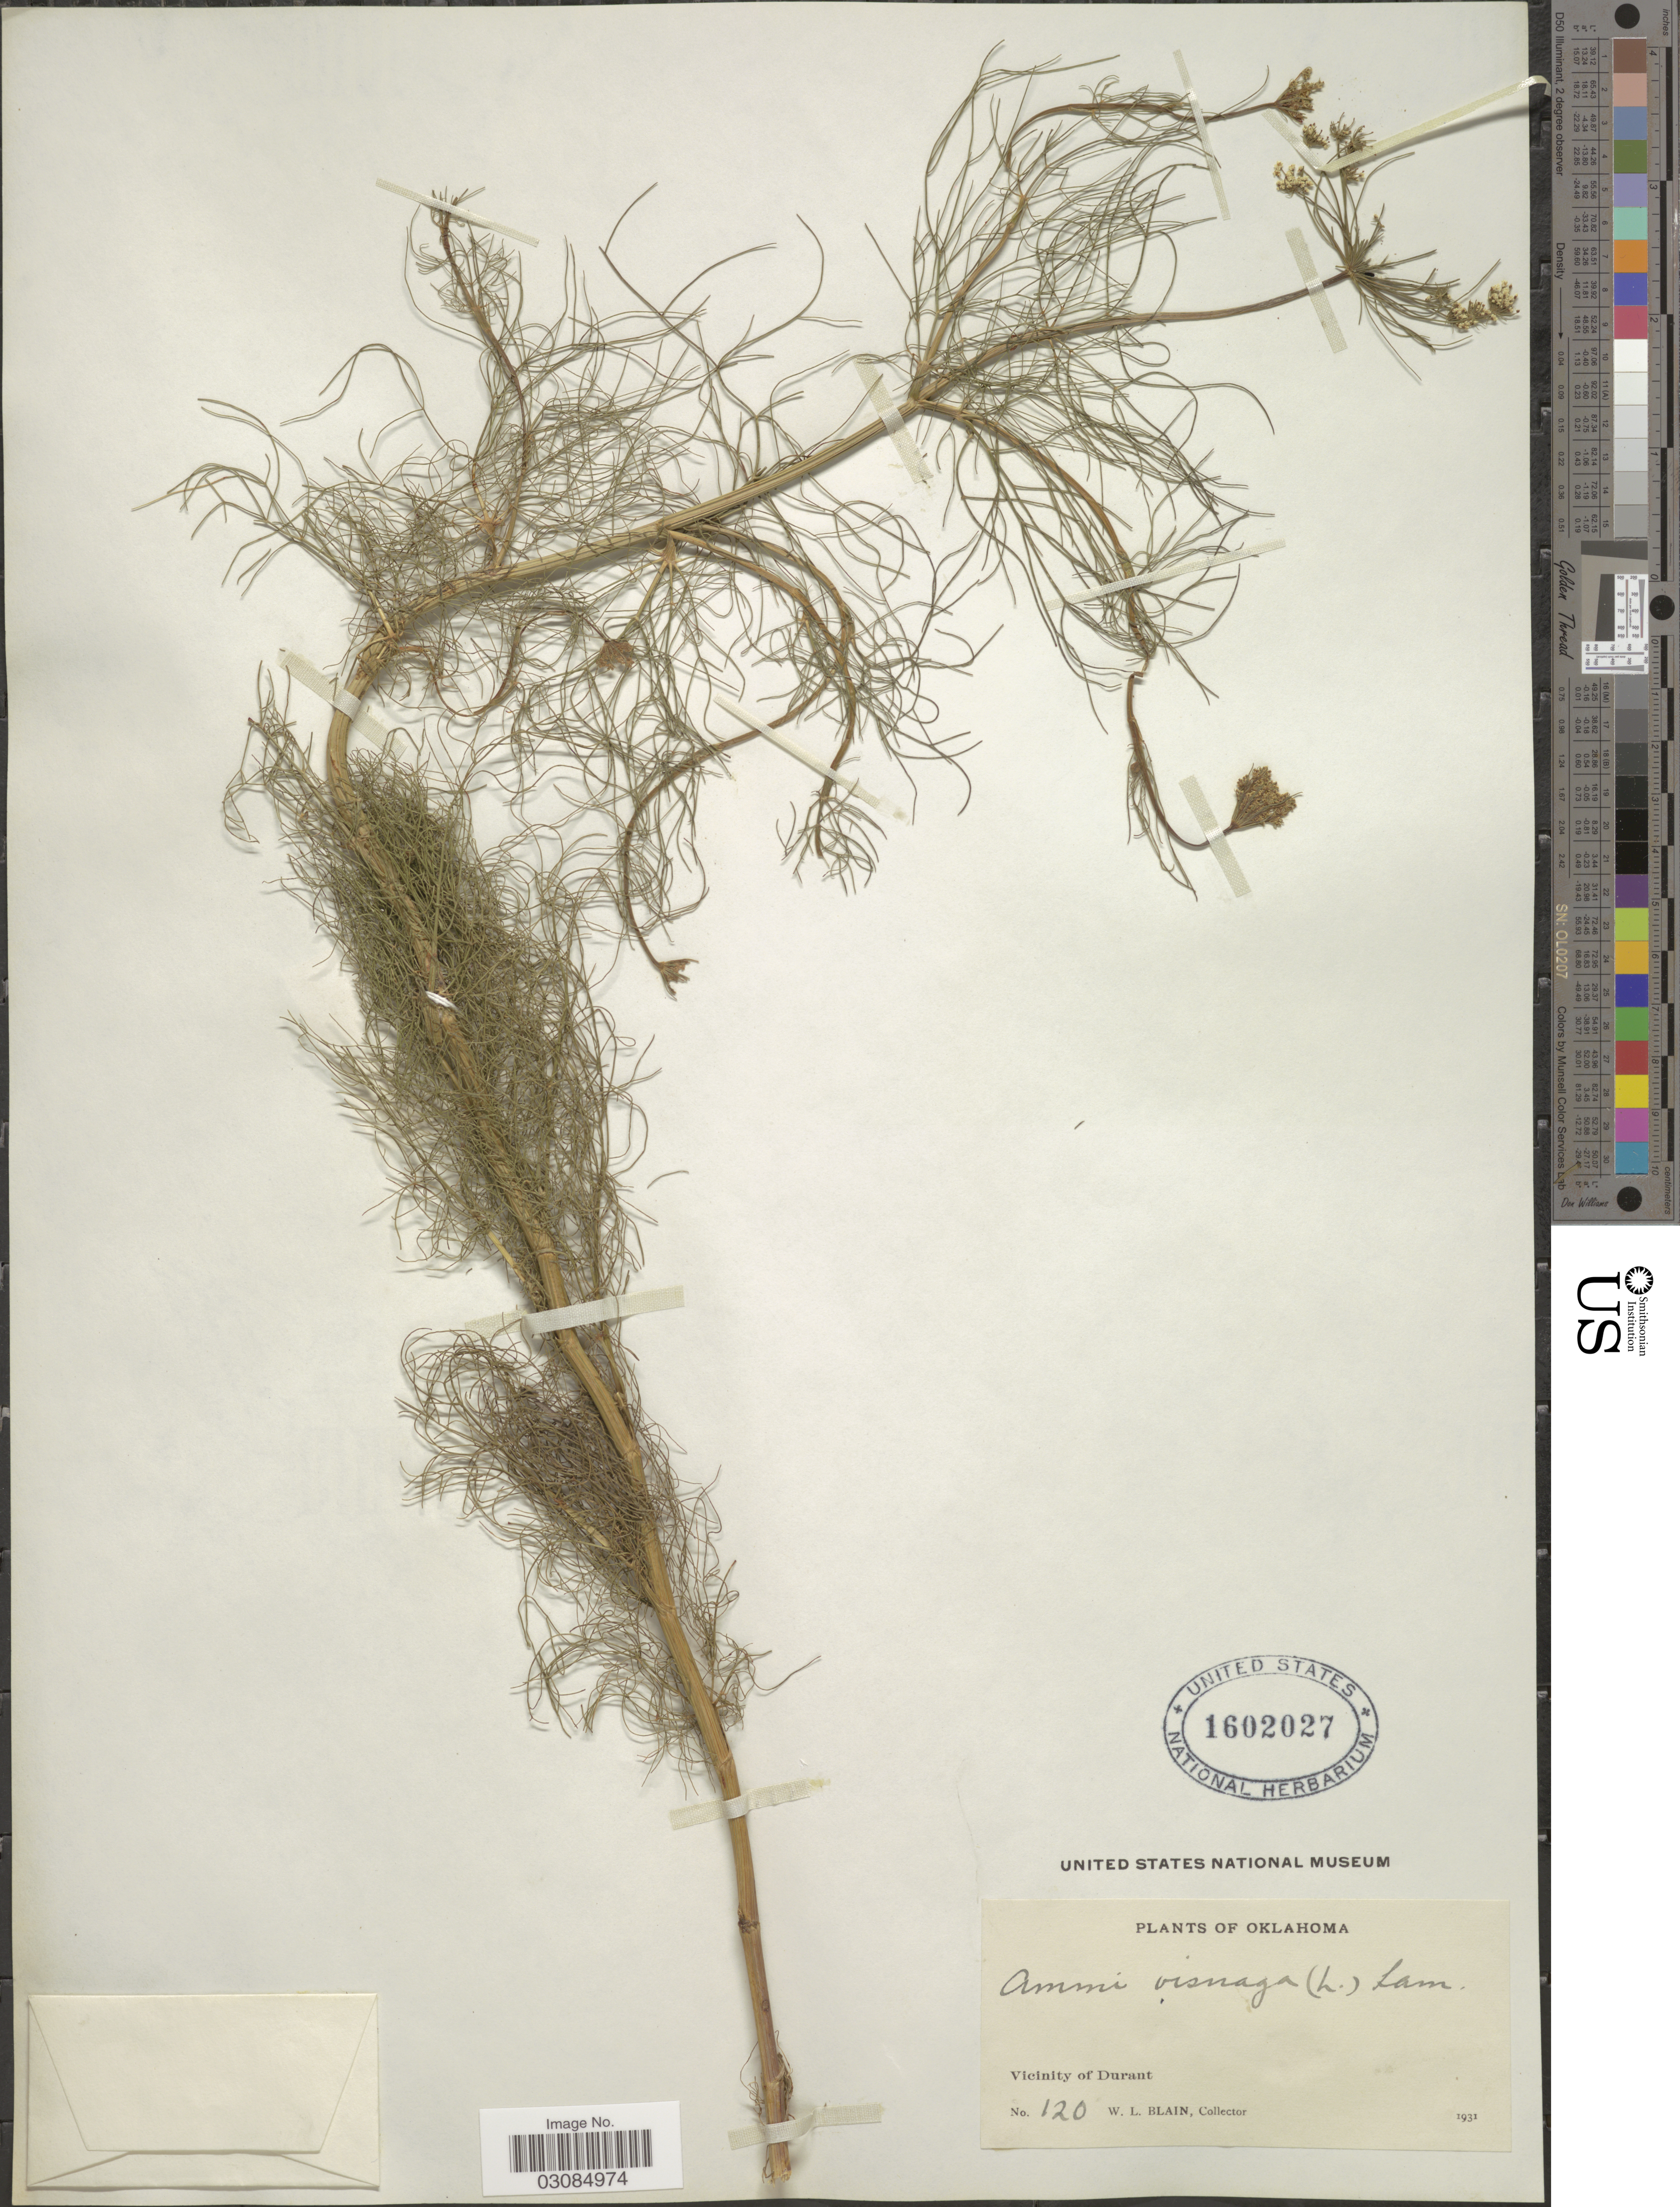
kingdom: Plantae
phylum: Tracheophyta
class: Magnoliopsida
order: Apiales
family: Apiaceae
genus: Ammi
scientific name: Ammi visnaga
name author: (L.) Lam.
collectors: W. Blain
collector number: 120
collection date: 1931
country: United States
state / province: Oklahoma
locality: Vicinity of Durant.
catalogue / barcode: US 1602027